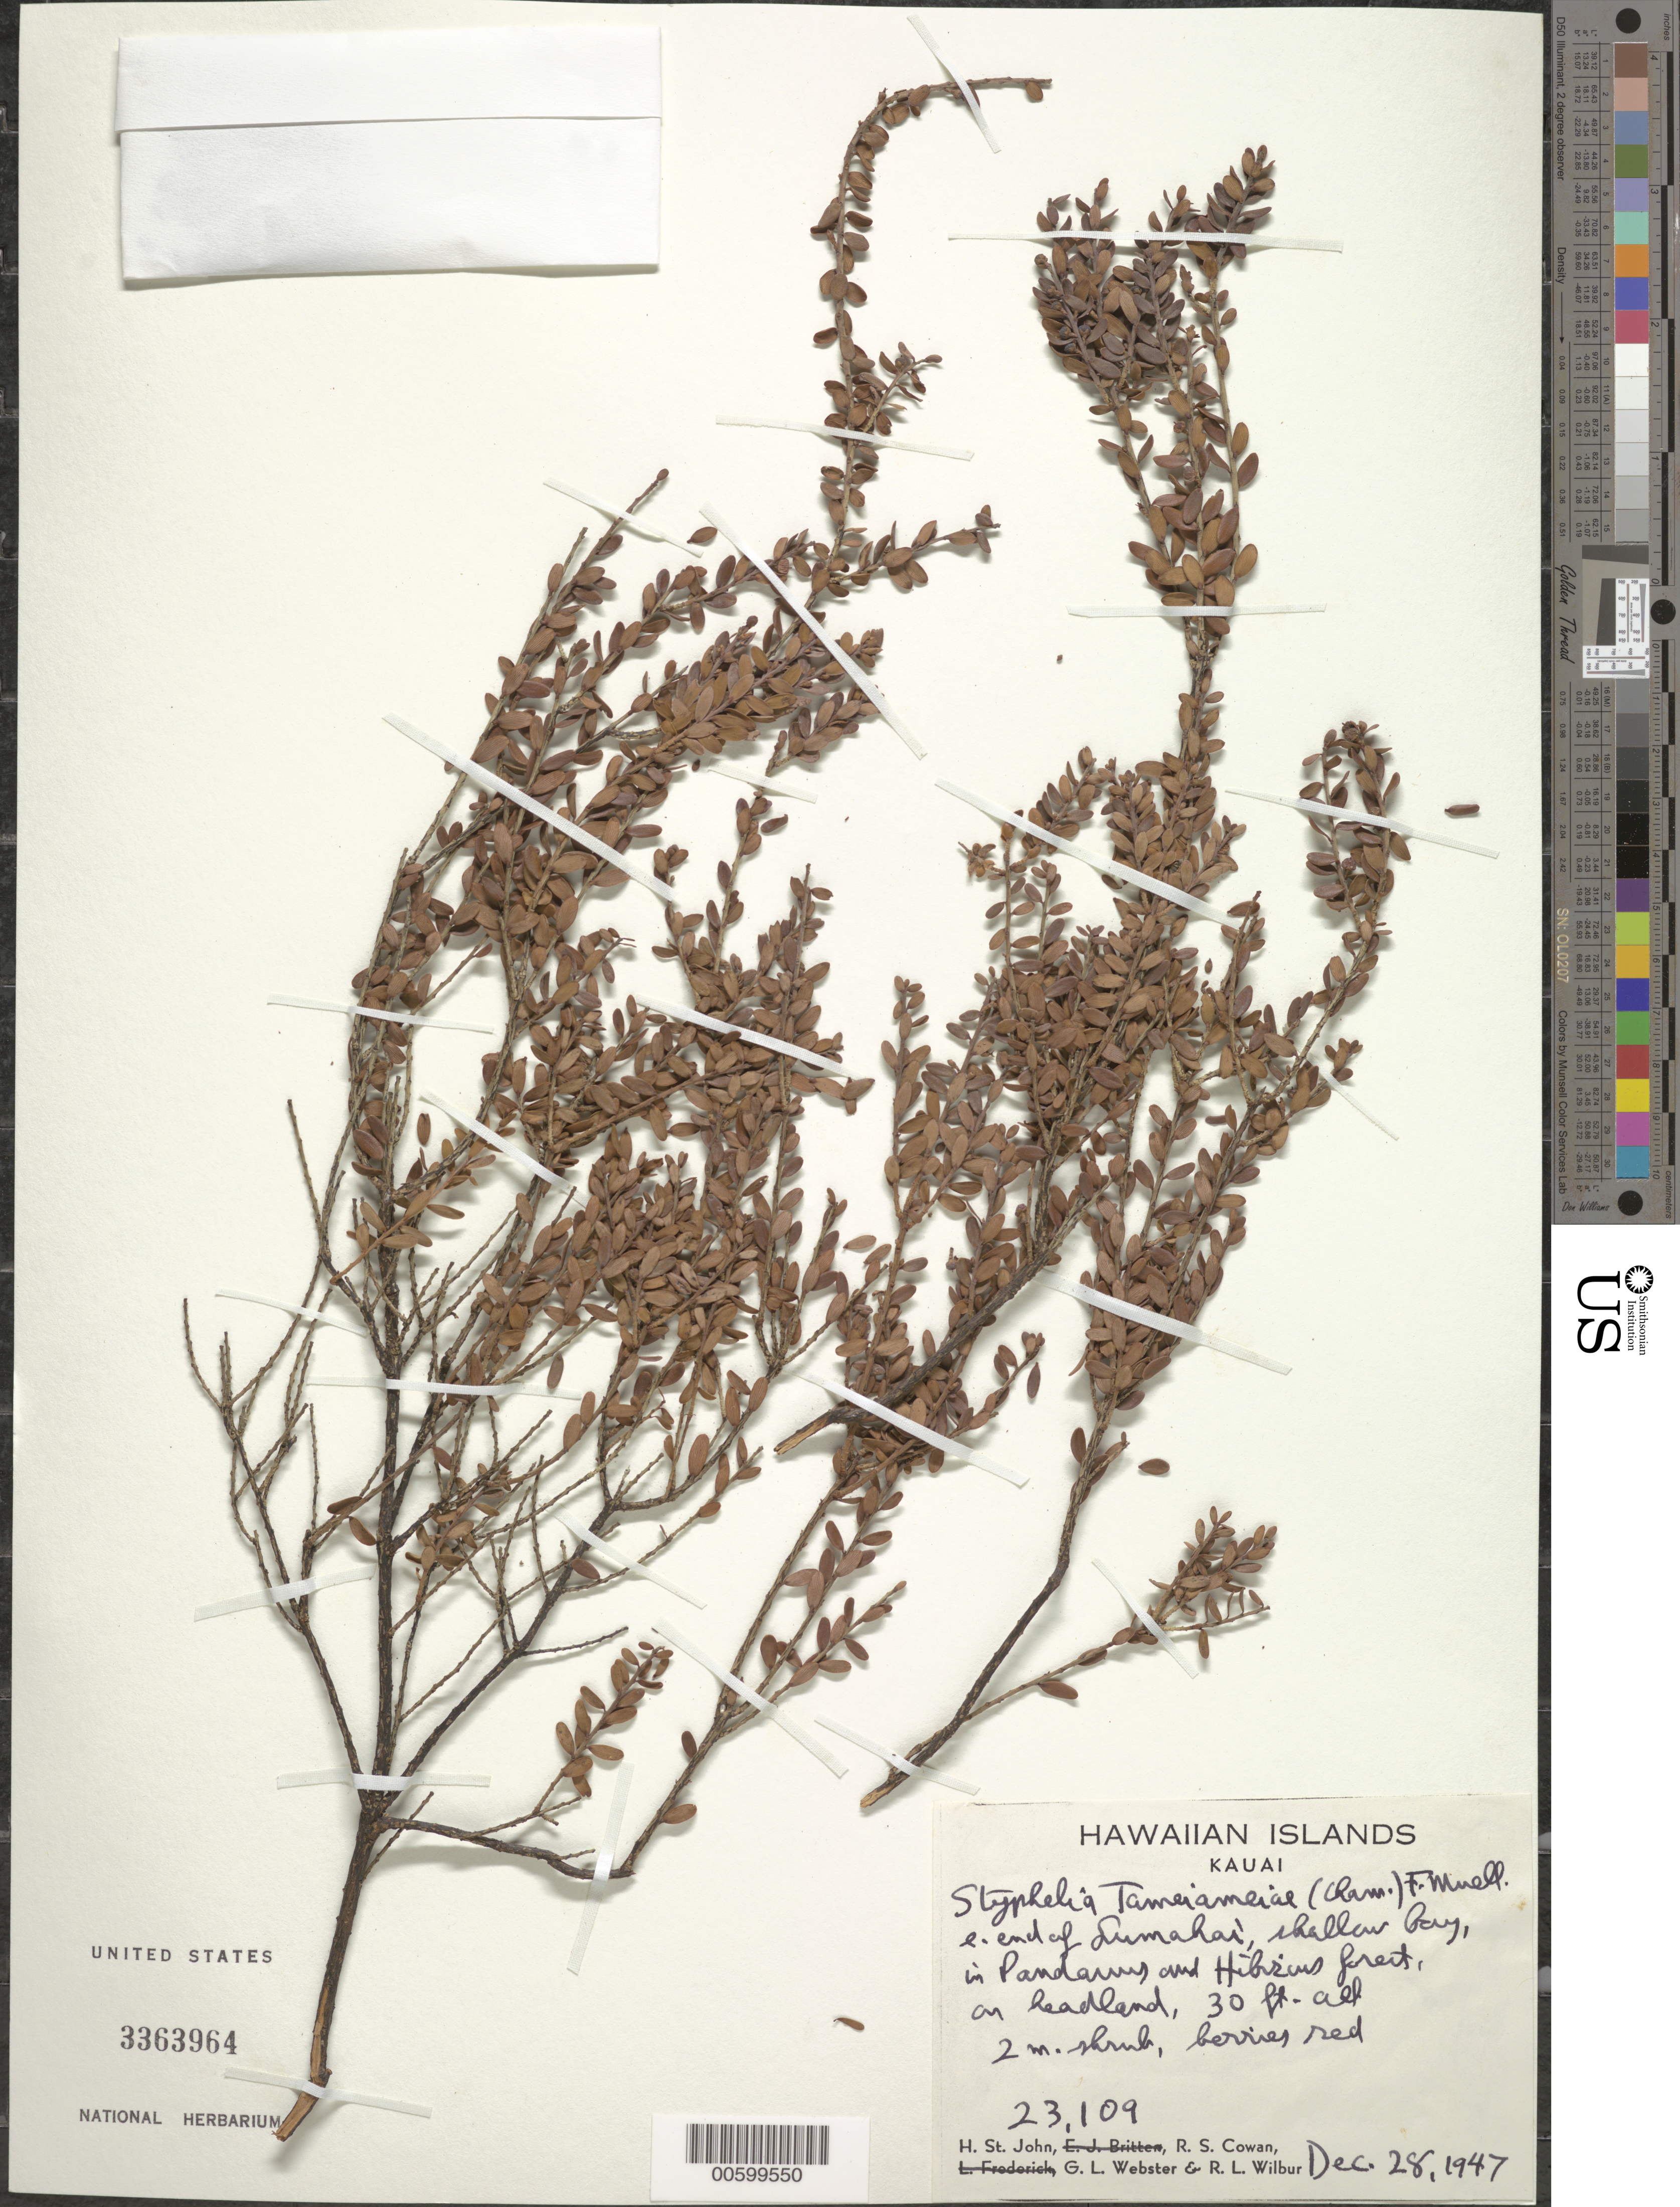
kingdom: Plantae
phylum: Tracheophyta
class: Magnoliopsida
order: Ericales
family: Ericaceae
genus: Leptecophylla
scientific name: Leptecophylla tameiameiae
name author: (Cham. & Schltdl.) C.M. Weiller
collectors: H. St. John, R. S. Cowan, G. L. Webster & R. L. Wilbur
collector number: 23109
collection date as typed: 28 Dec 1947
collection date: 1947-12-28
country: United States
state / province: Hawaii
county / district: Kauai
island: Kaua'i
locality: E end of Lumahai.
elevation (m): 9.144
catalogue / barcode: US 3363964